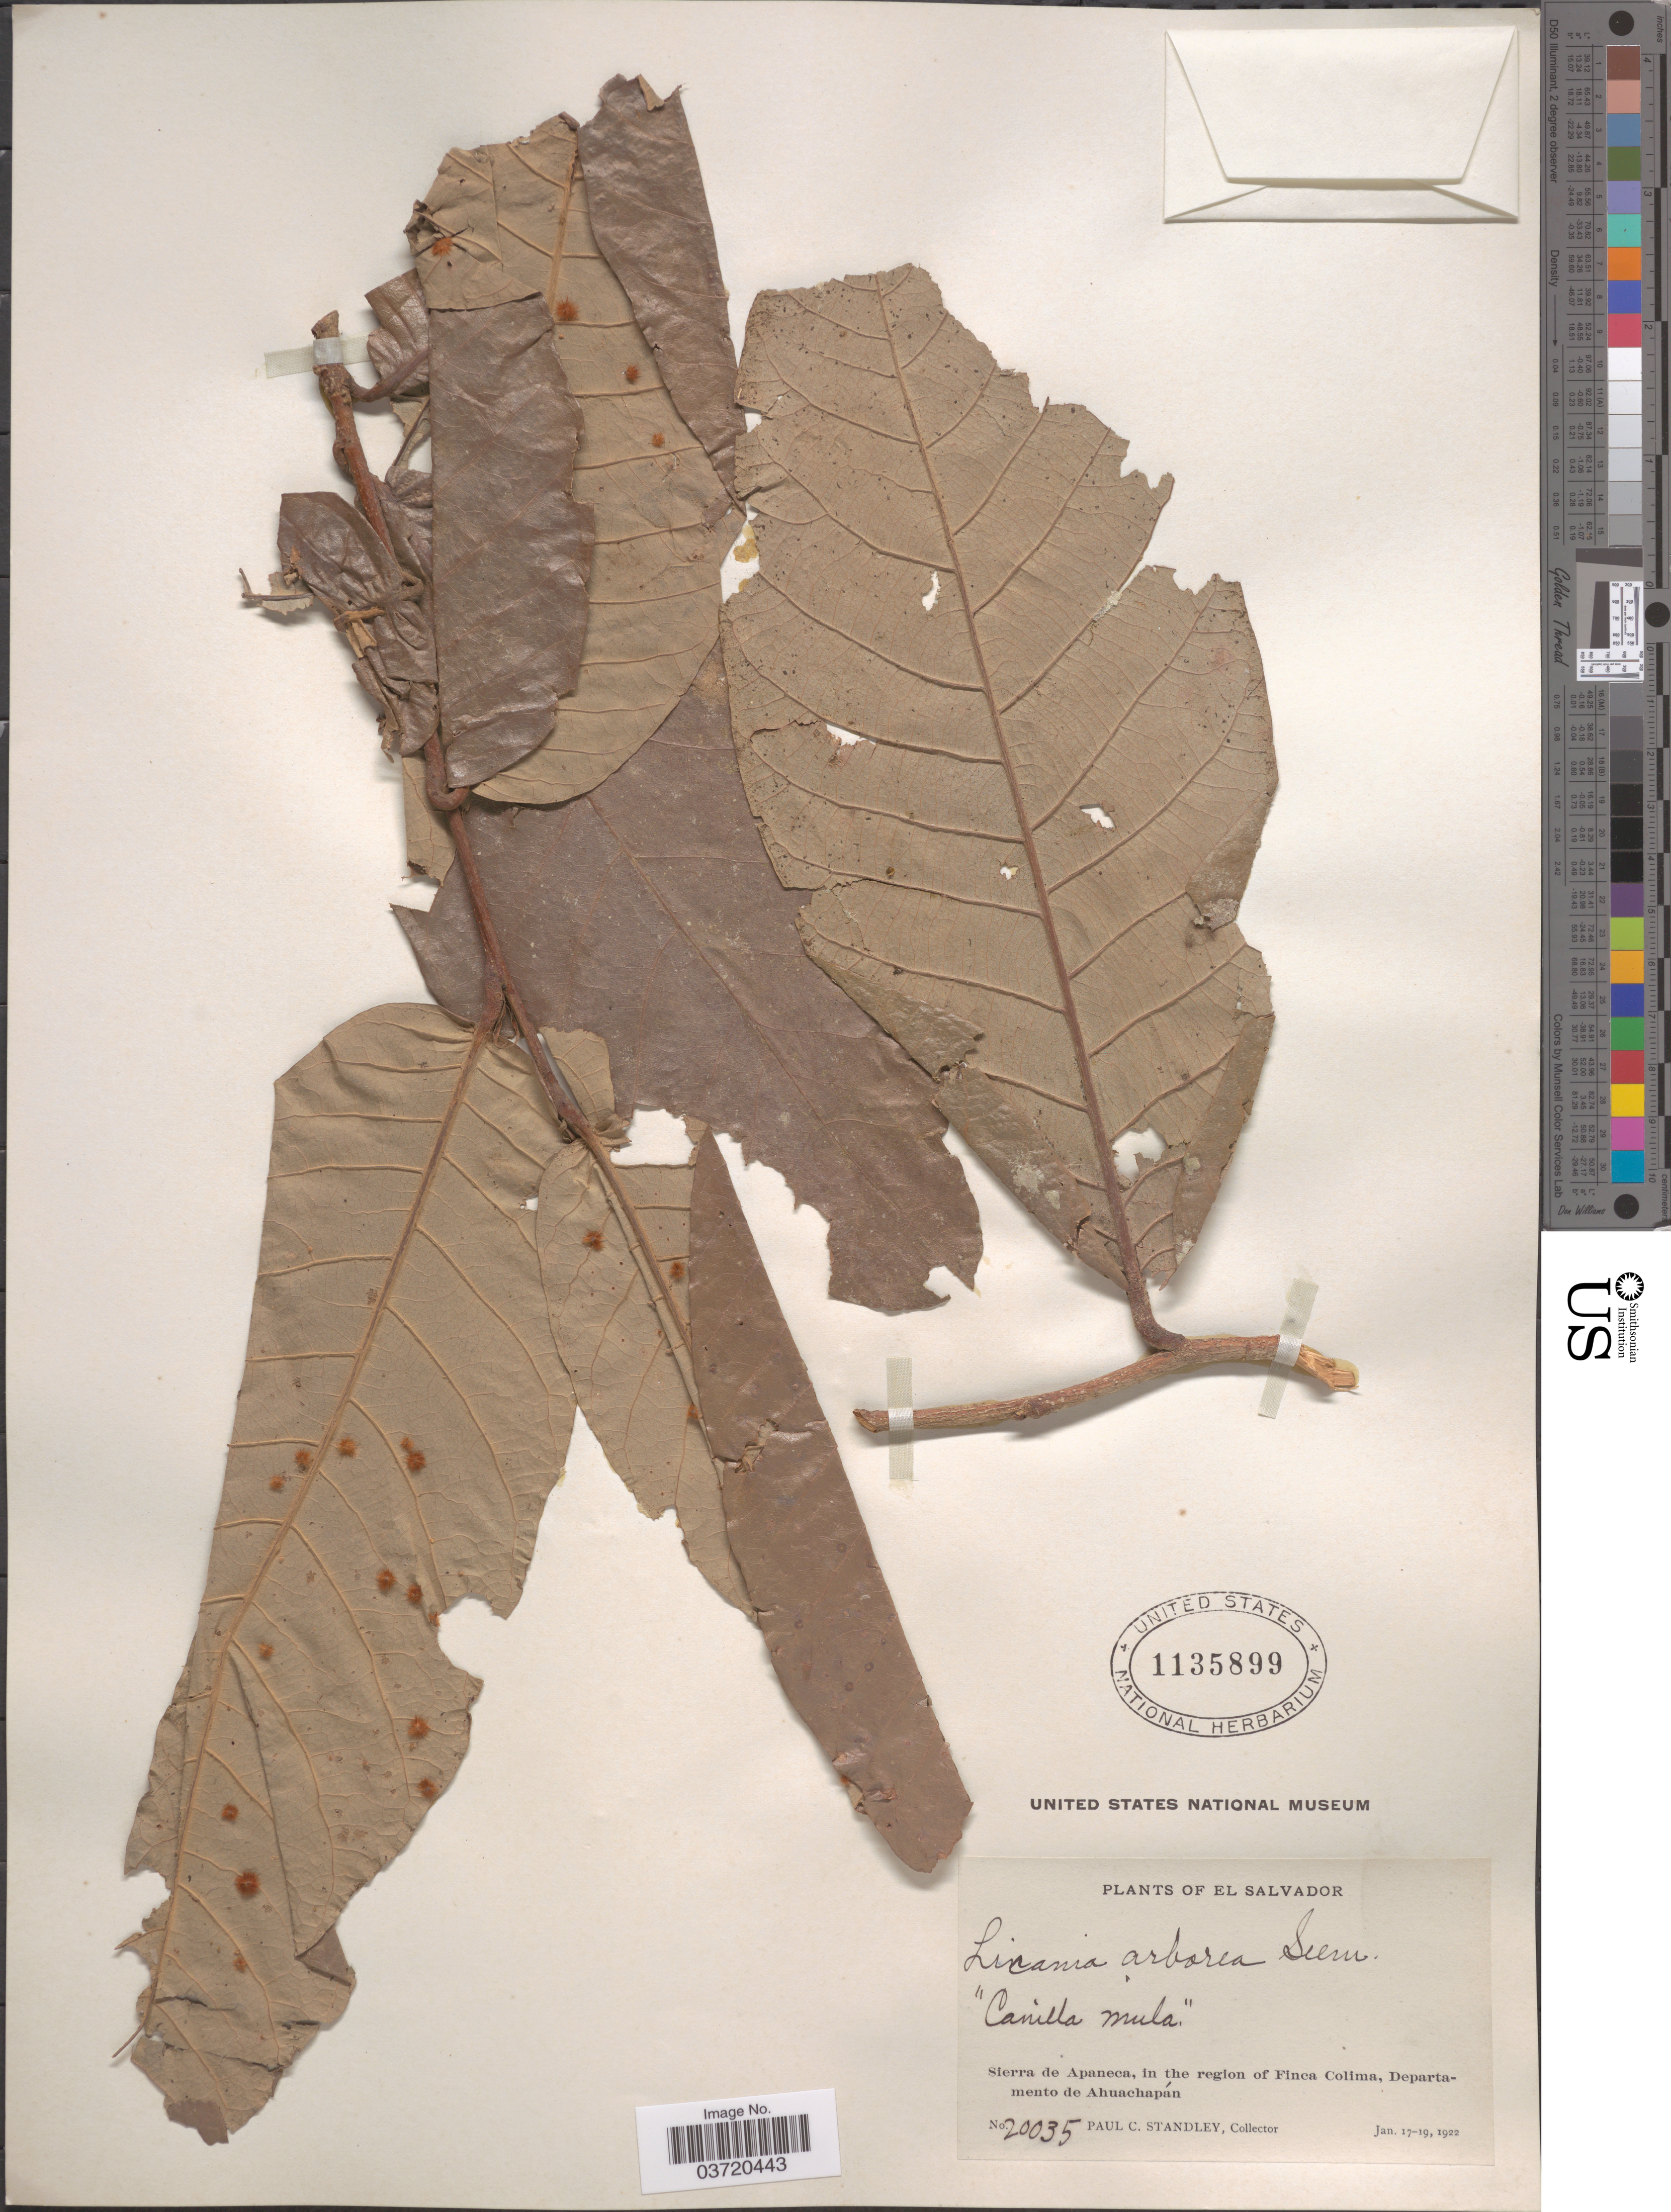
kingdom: Plantae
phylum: Tracheophyta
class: Magnoliopsida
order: Malpighiales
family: Chrysobalanaceae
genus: Microdesmia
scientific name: Microdesmia arborea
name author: (Seem.) Sothers & Prance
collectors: P. C. Standley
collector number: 20035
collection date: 1922-01-17/1922-01-19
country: El Salvador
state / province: Ahuachapan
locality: Sierra de Apaneca, in the region of Finca Colima, Departamento de Ahuachapán.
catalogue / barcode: US 1135899